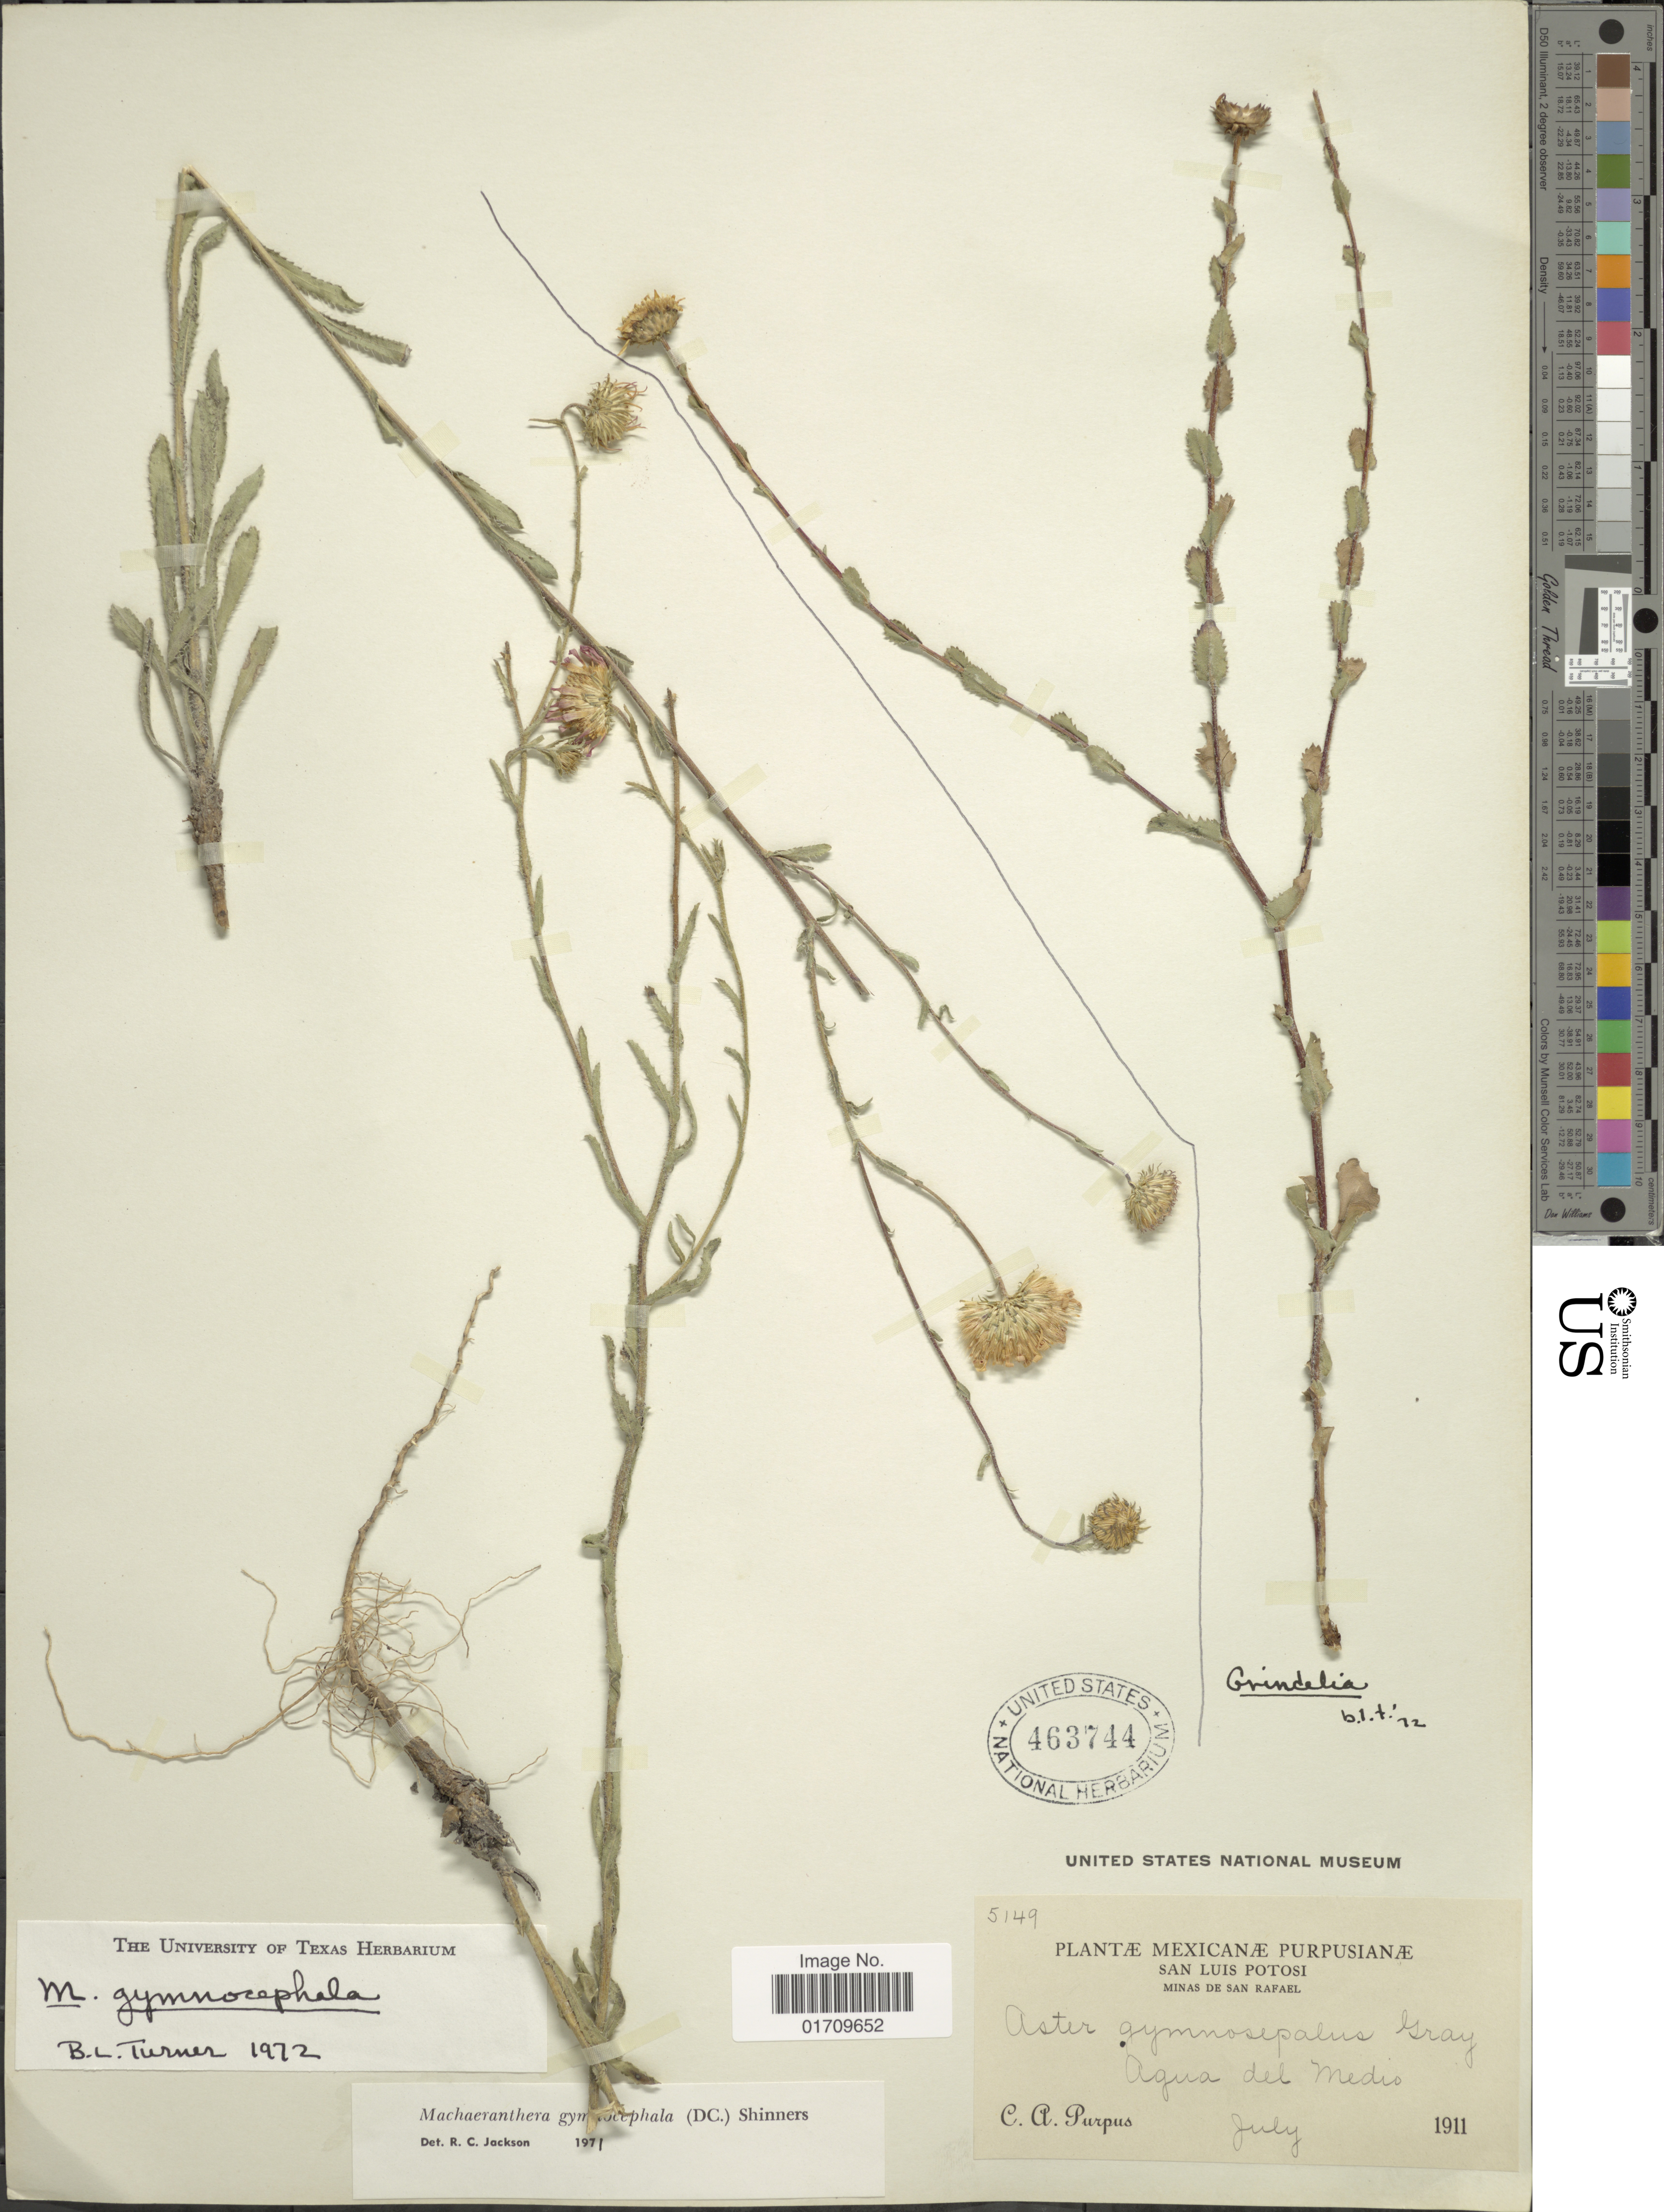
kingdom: Plantae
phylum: Tracheophyta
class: Magnoliopsida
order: Asterales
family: Asteraceae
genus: Machaeranthera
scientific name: Machaeranthera gymnocephala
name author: (DC.) Shinners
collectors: C. A. Purpus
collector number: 5149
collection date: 1911-07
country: Mexico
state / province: San Luis Potosí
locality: Mexicanae, Minas de San Rafael, Agua del Medio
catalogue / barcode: US 463744